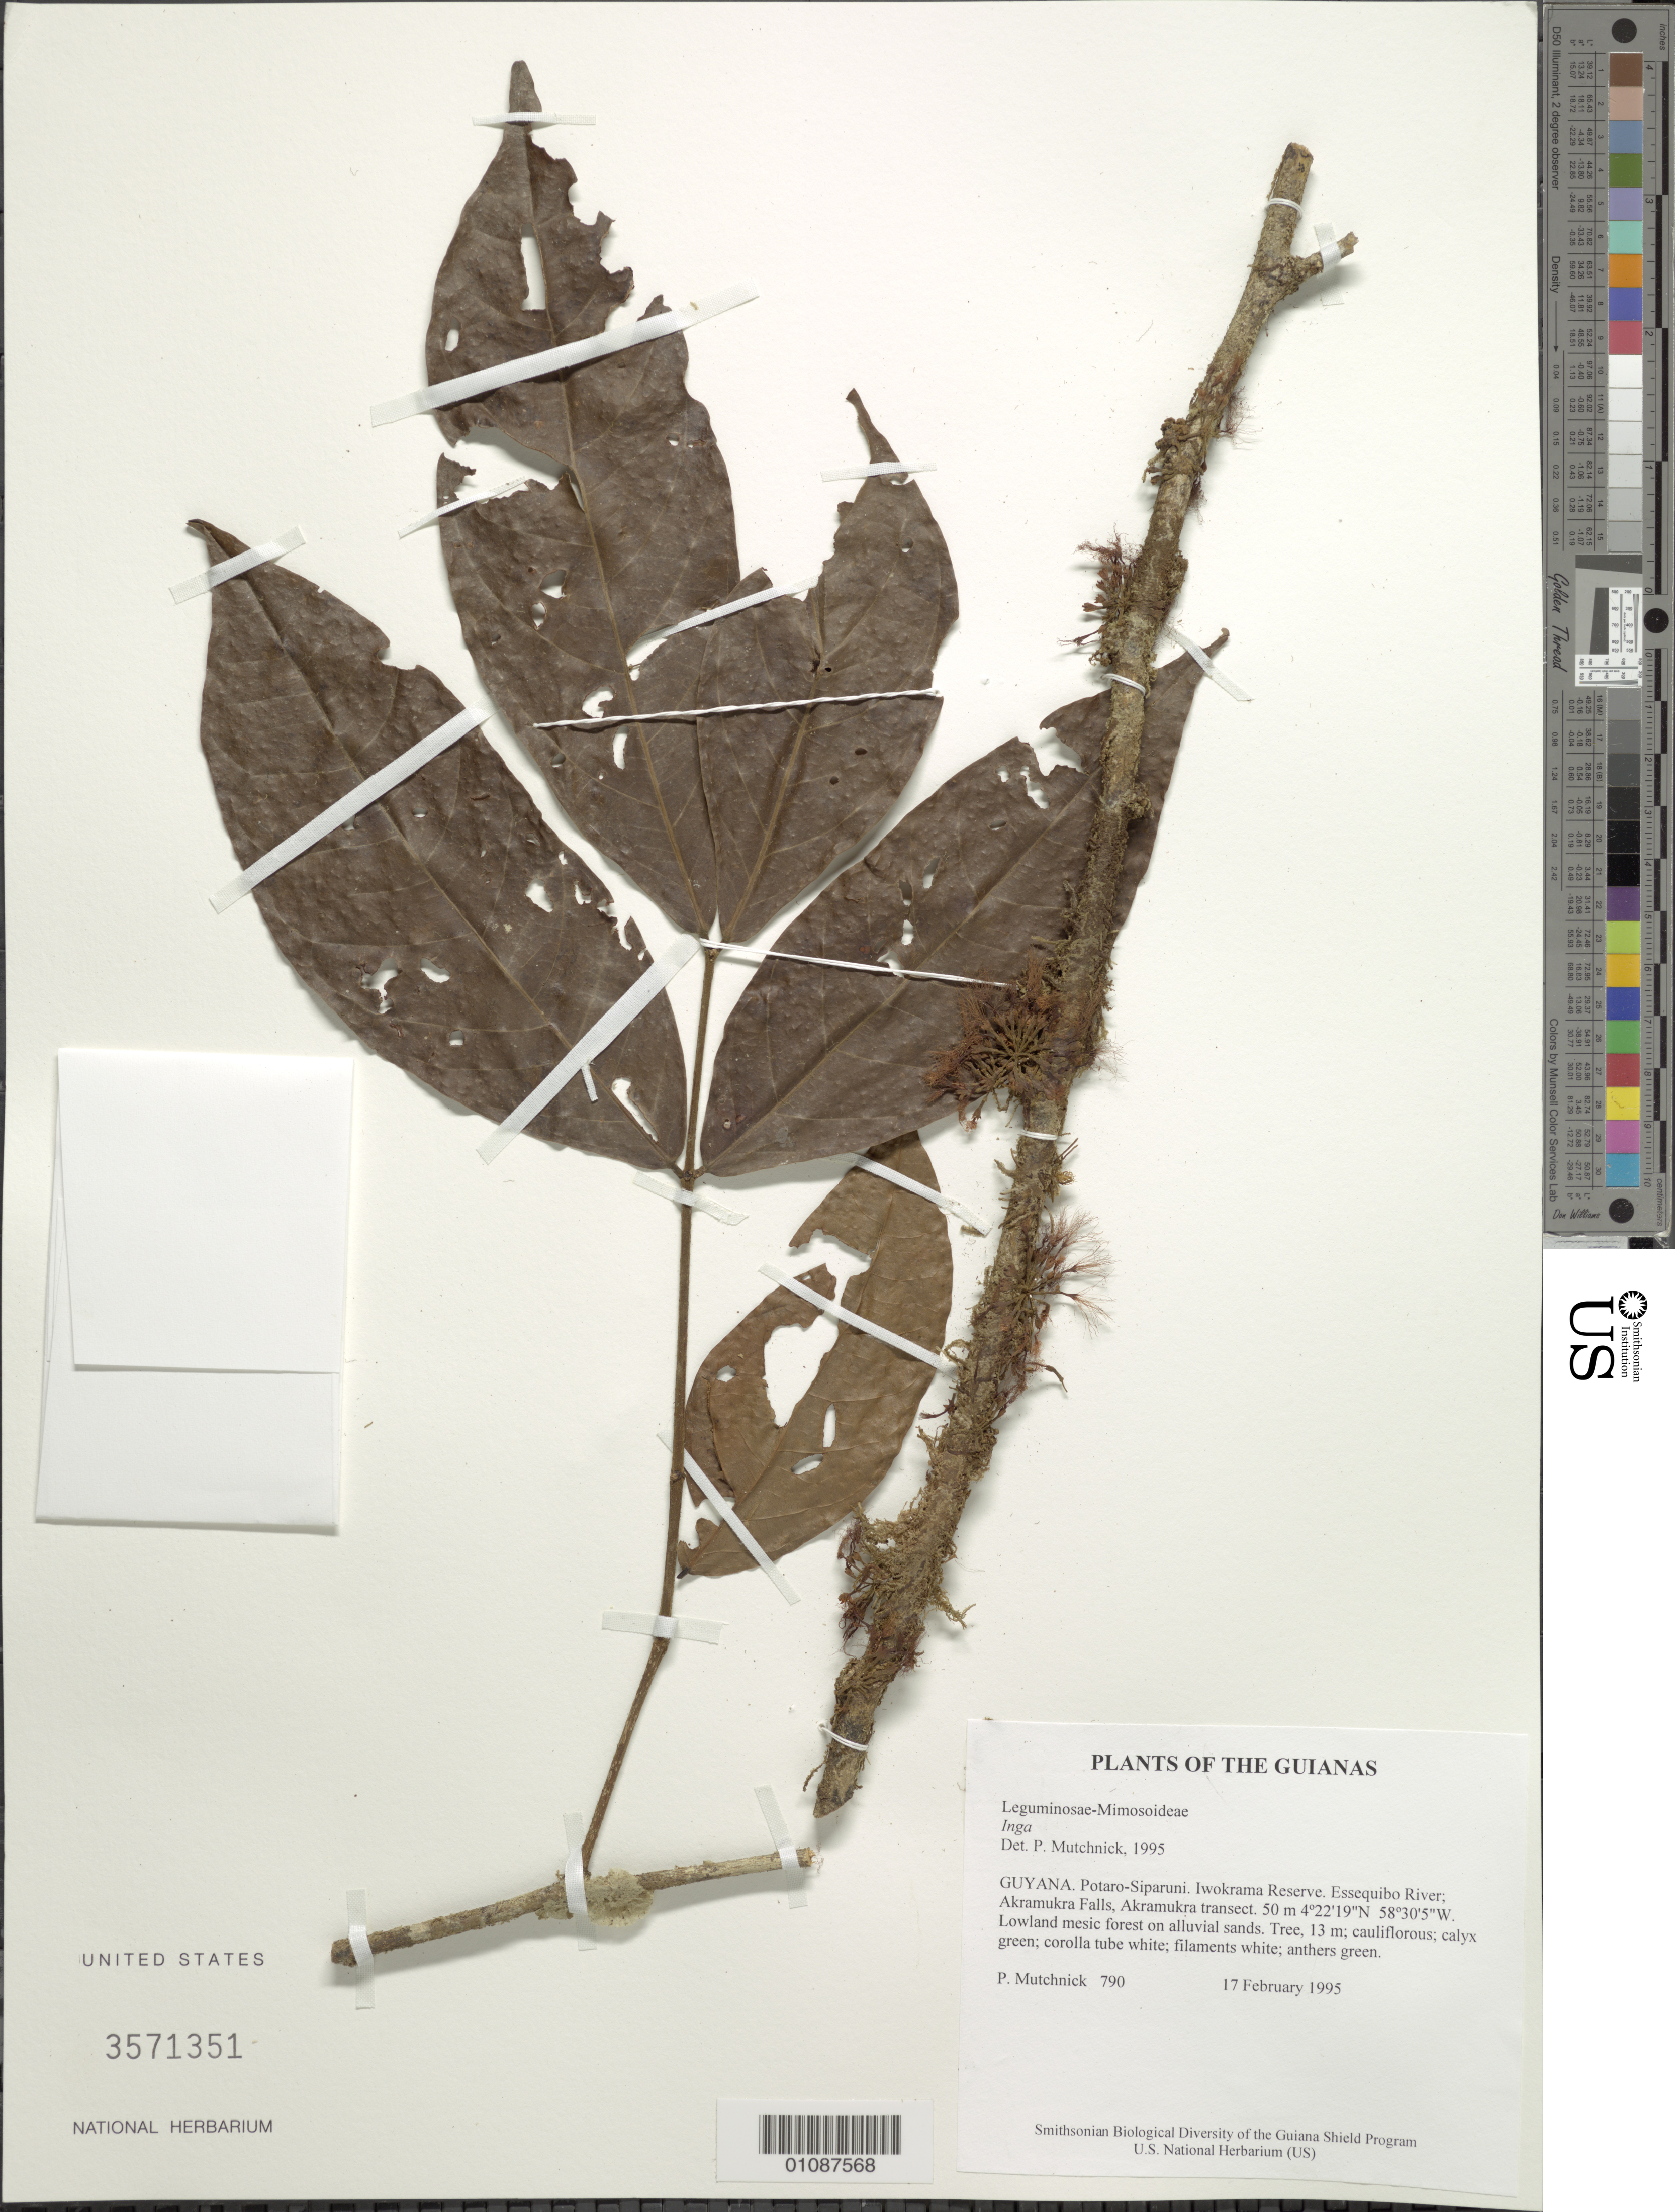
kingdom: Plantae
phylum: Tracheophyta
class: Magnoliopsida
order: Fabales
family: Fabaceae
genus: Inga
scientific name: Inga sp.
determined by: Mutchnick, P.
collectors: P. Mutchnick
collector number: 790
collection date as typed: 17 February 1995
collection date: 1995-02-17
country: Guyana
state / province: Potaro-Siparuni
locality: Iwokrama Reserve. Essequibo River; Akramukra Falls, Akramukra transect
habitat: Lowland mesic forest on alluvial sands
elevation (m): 50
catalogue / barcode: US 3571351